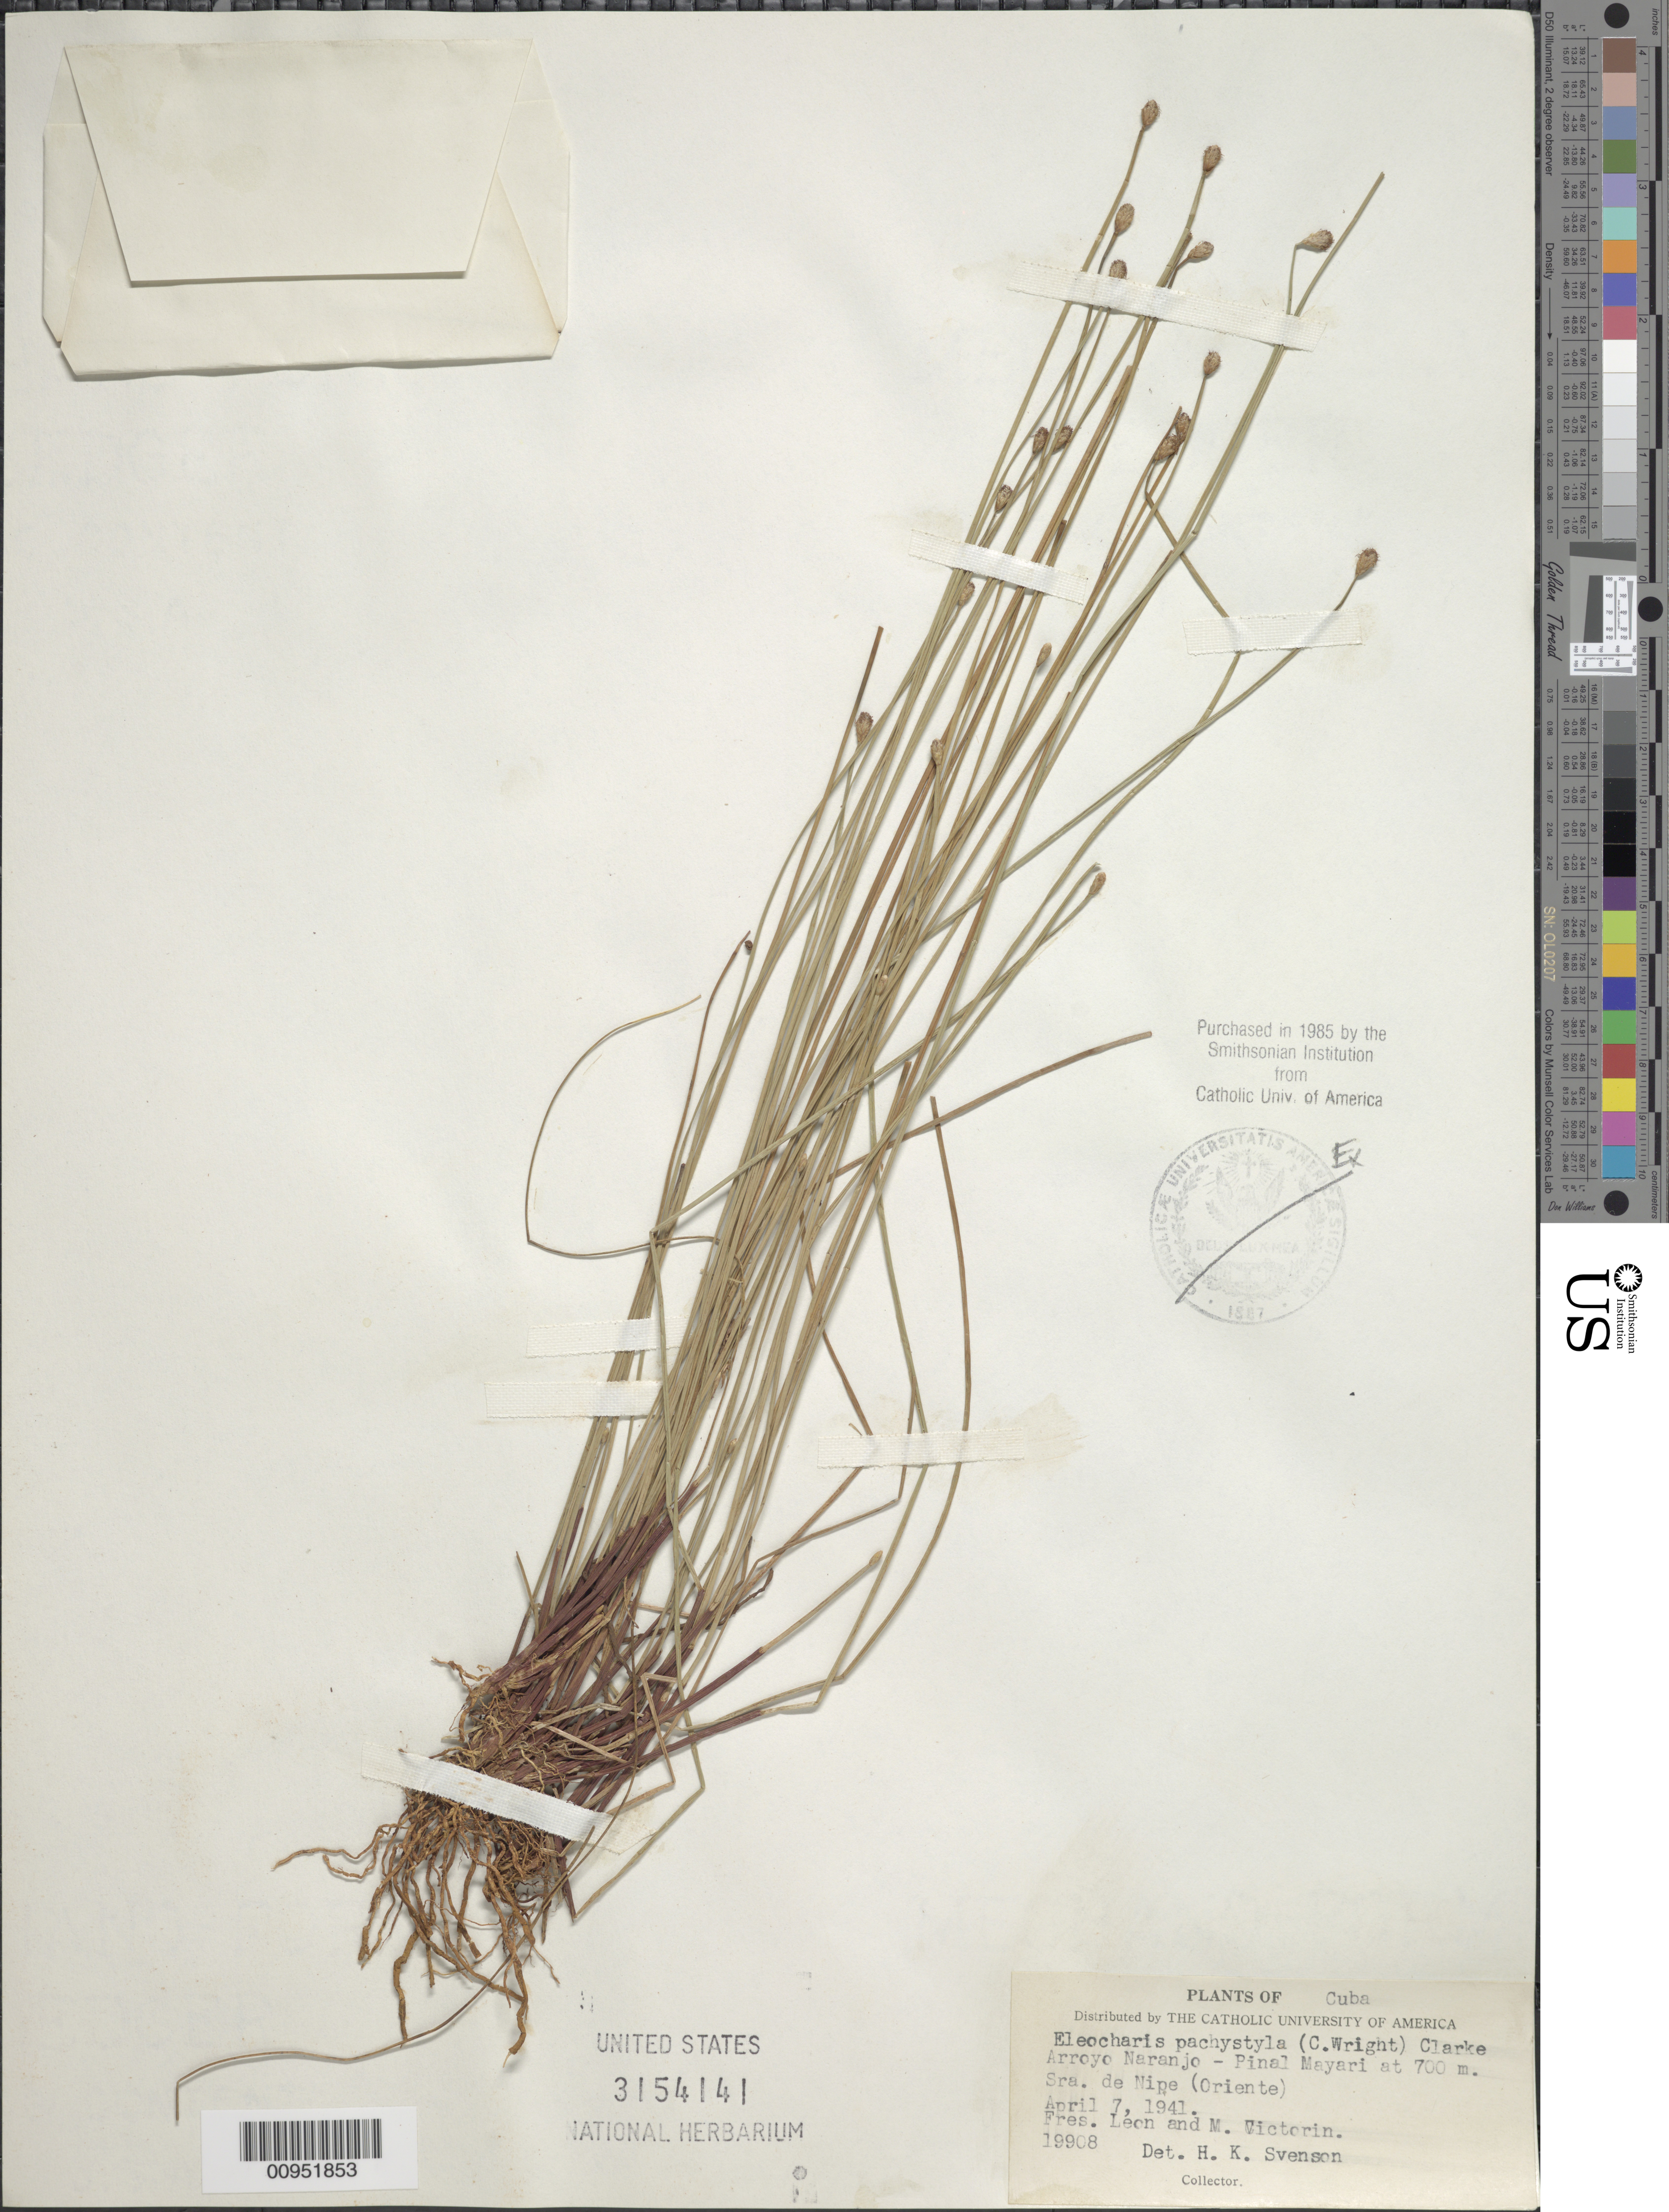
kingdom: Plantae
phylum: Tracheophyta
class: Liliopsida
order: Poales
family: Cyperaceae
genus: Eleocharis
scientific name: Eleocharis pachystyla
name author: (C. Wright) C.B. Clarke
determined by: Svenson, H. K.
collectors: Bro. León & F. Victorin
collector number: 19908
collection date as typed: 07 Apr 1941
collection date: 1941-04-07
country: Cuba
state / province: Holguín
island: Cuba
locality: Arroyo Naranjo, Pinal Mayari, Sierra de Nipe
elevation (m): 700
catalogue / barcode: US 3154141